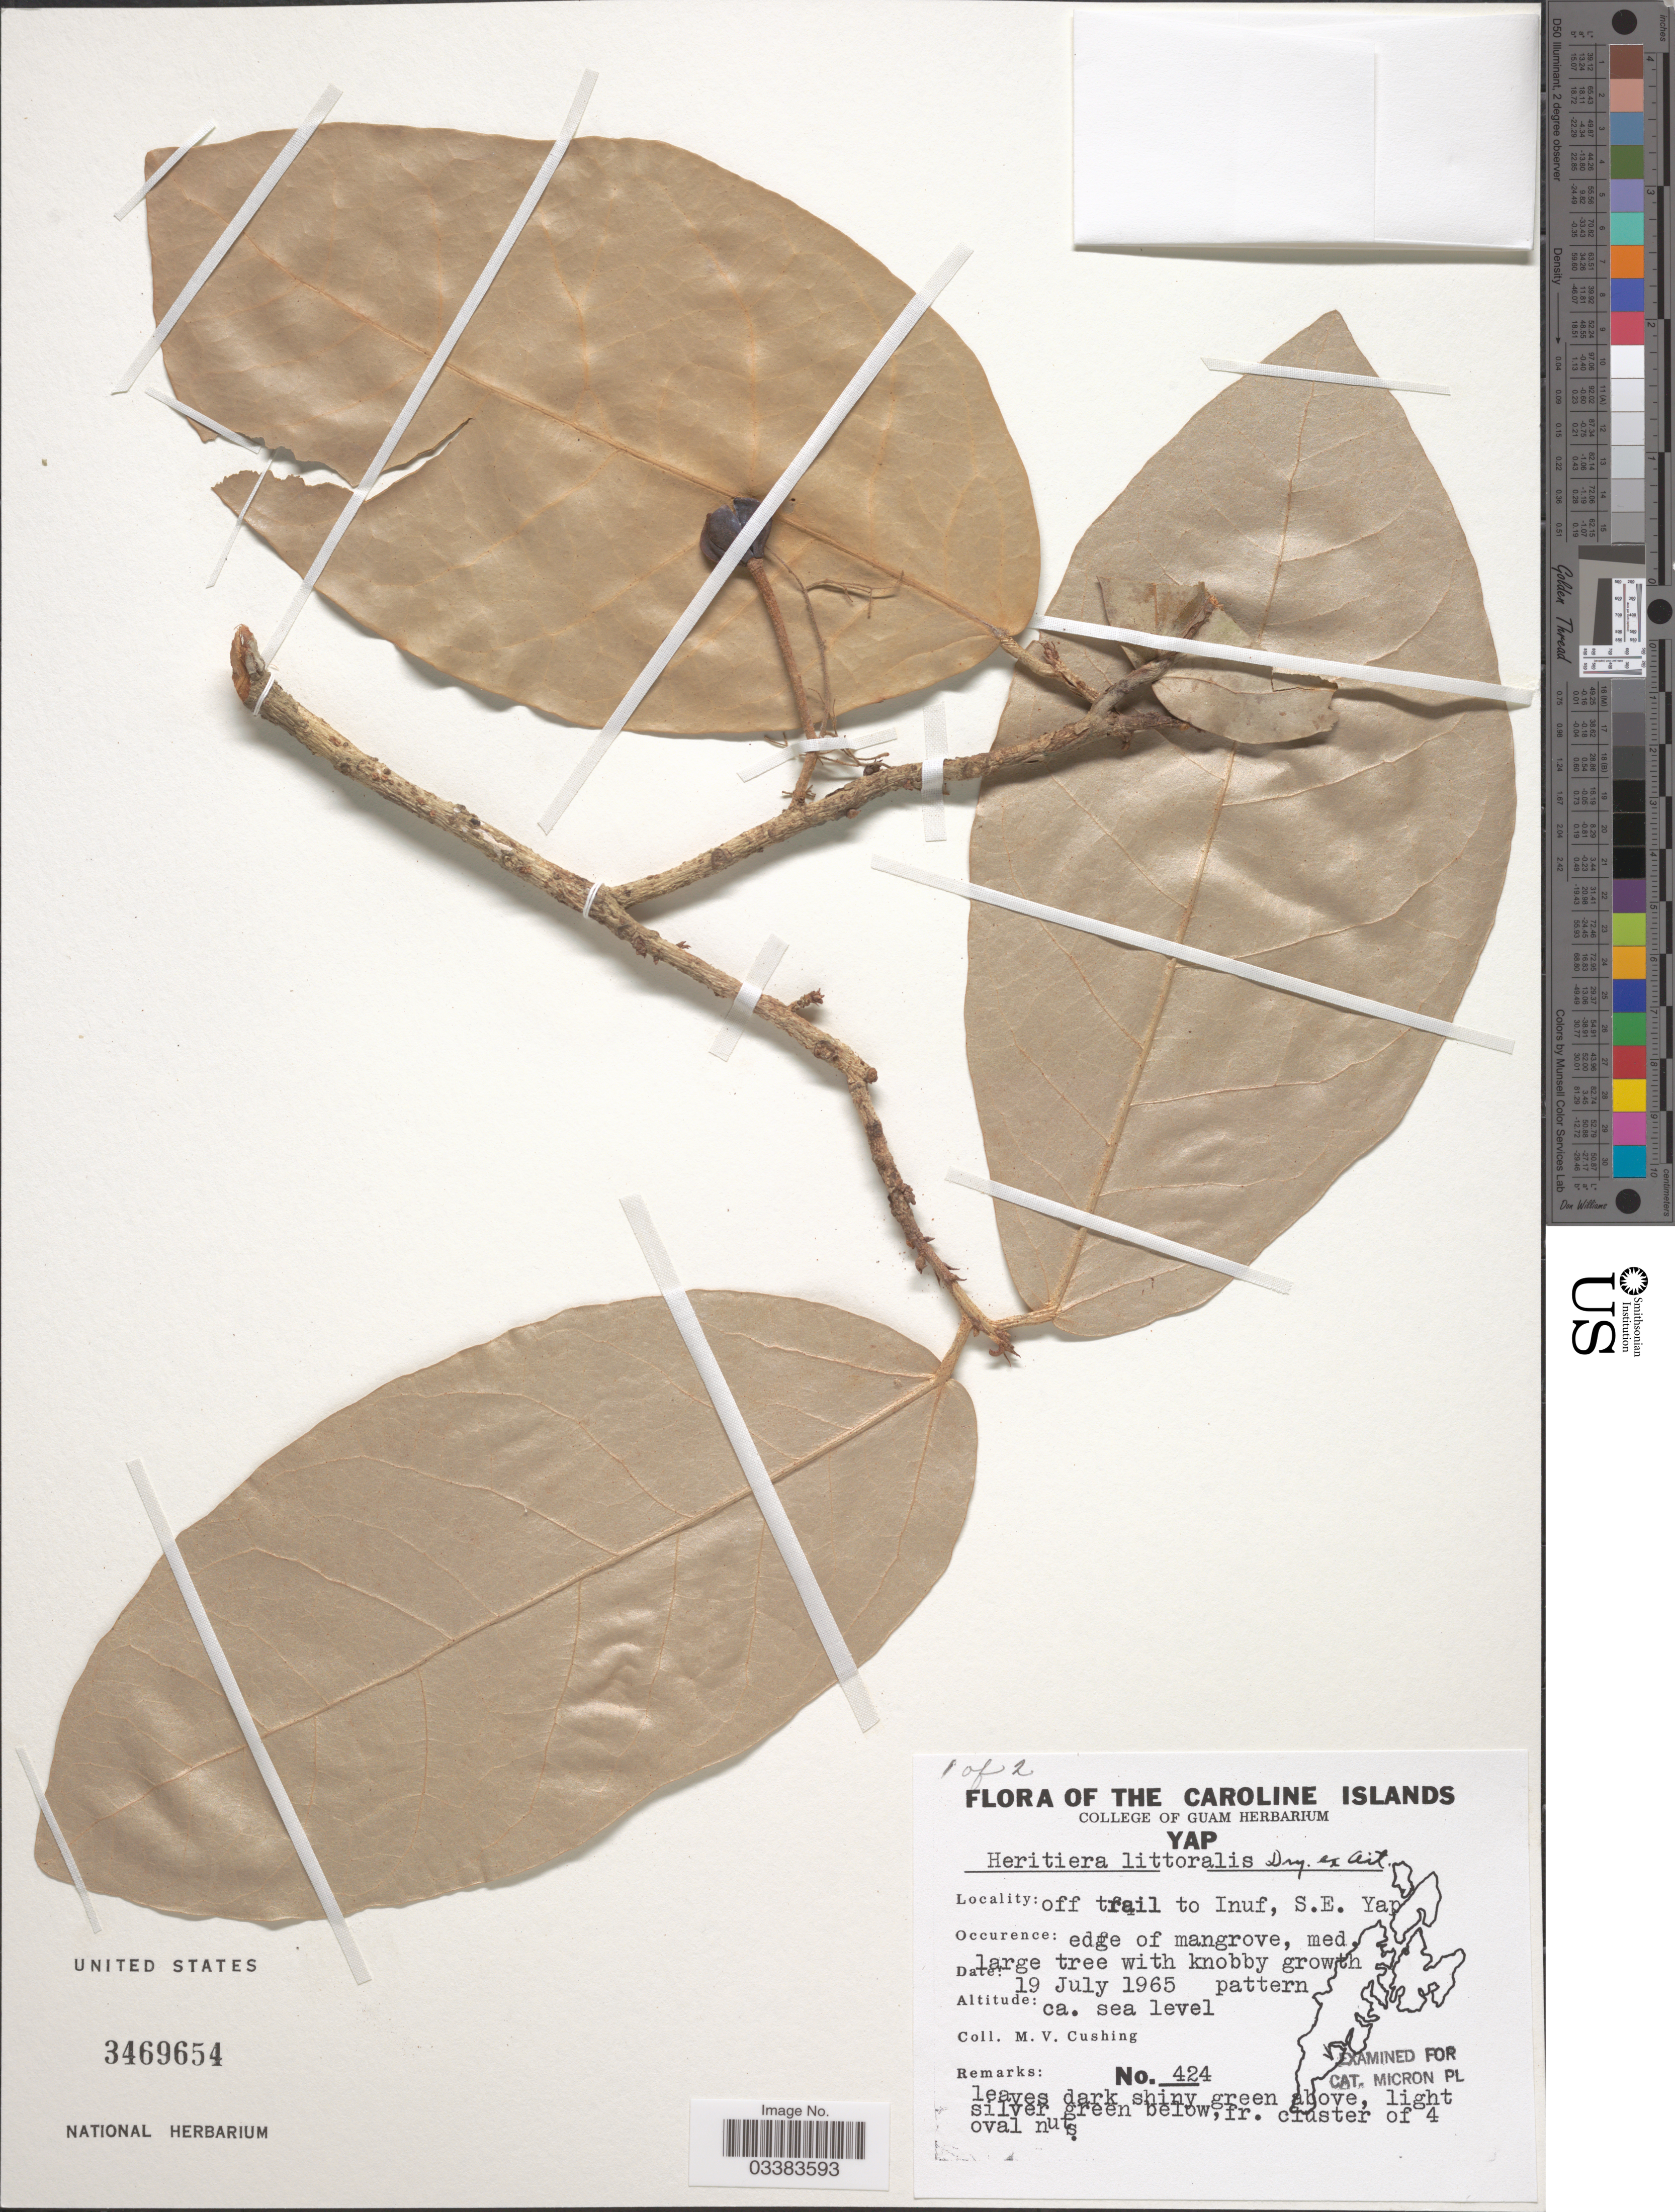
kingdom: Plantae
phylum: Tracheophyta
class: Magnoliopsida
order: Malvales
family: Malvaceae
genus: Heritiera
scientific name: Heritiera littoralis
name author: Aiton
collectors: M. V. Cushing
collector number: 424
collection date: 1965-07-19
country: Micronesia, Federated States of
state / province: Yap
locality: The Caroline Islands. Off trail to Inuf, S.E. Yap.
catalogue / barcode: US 3469654